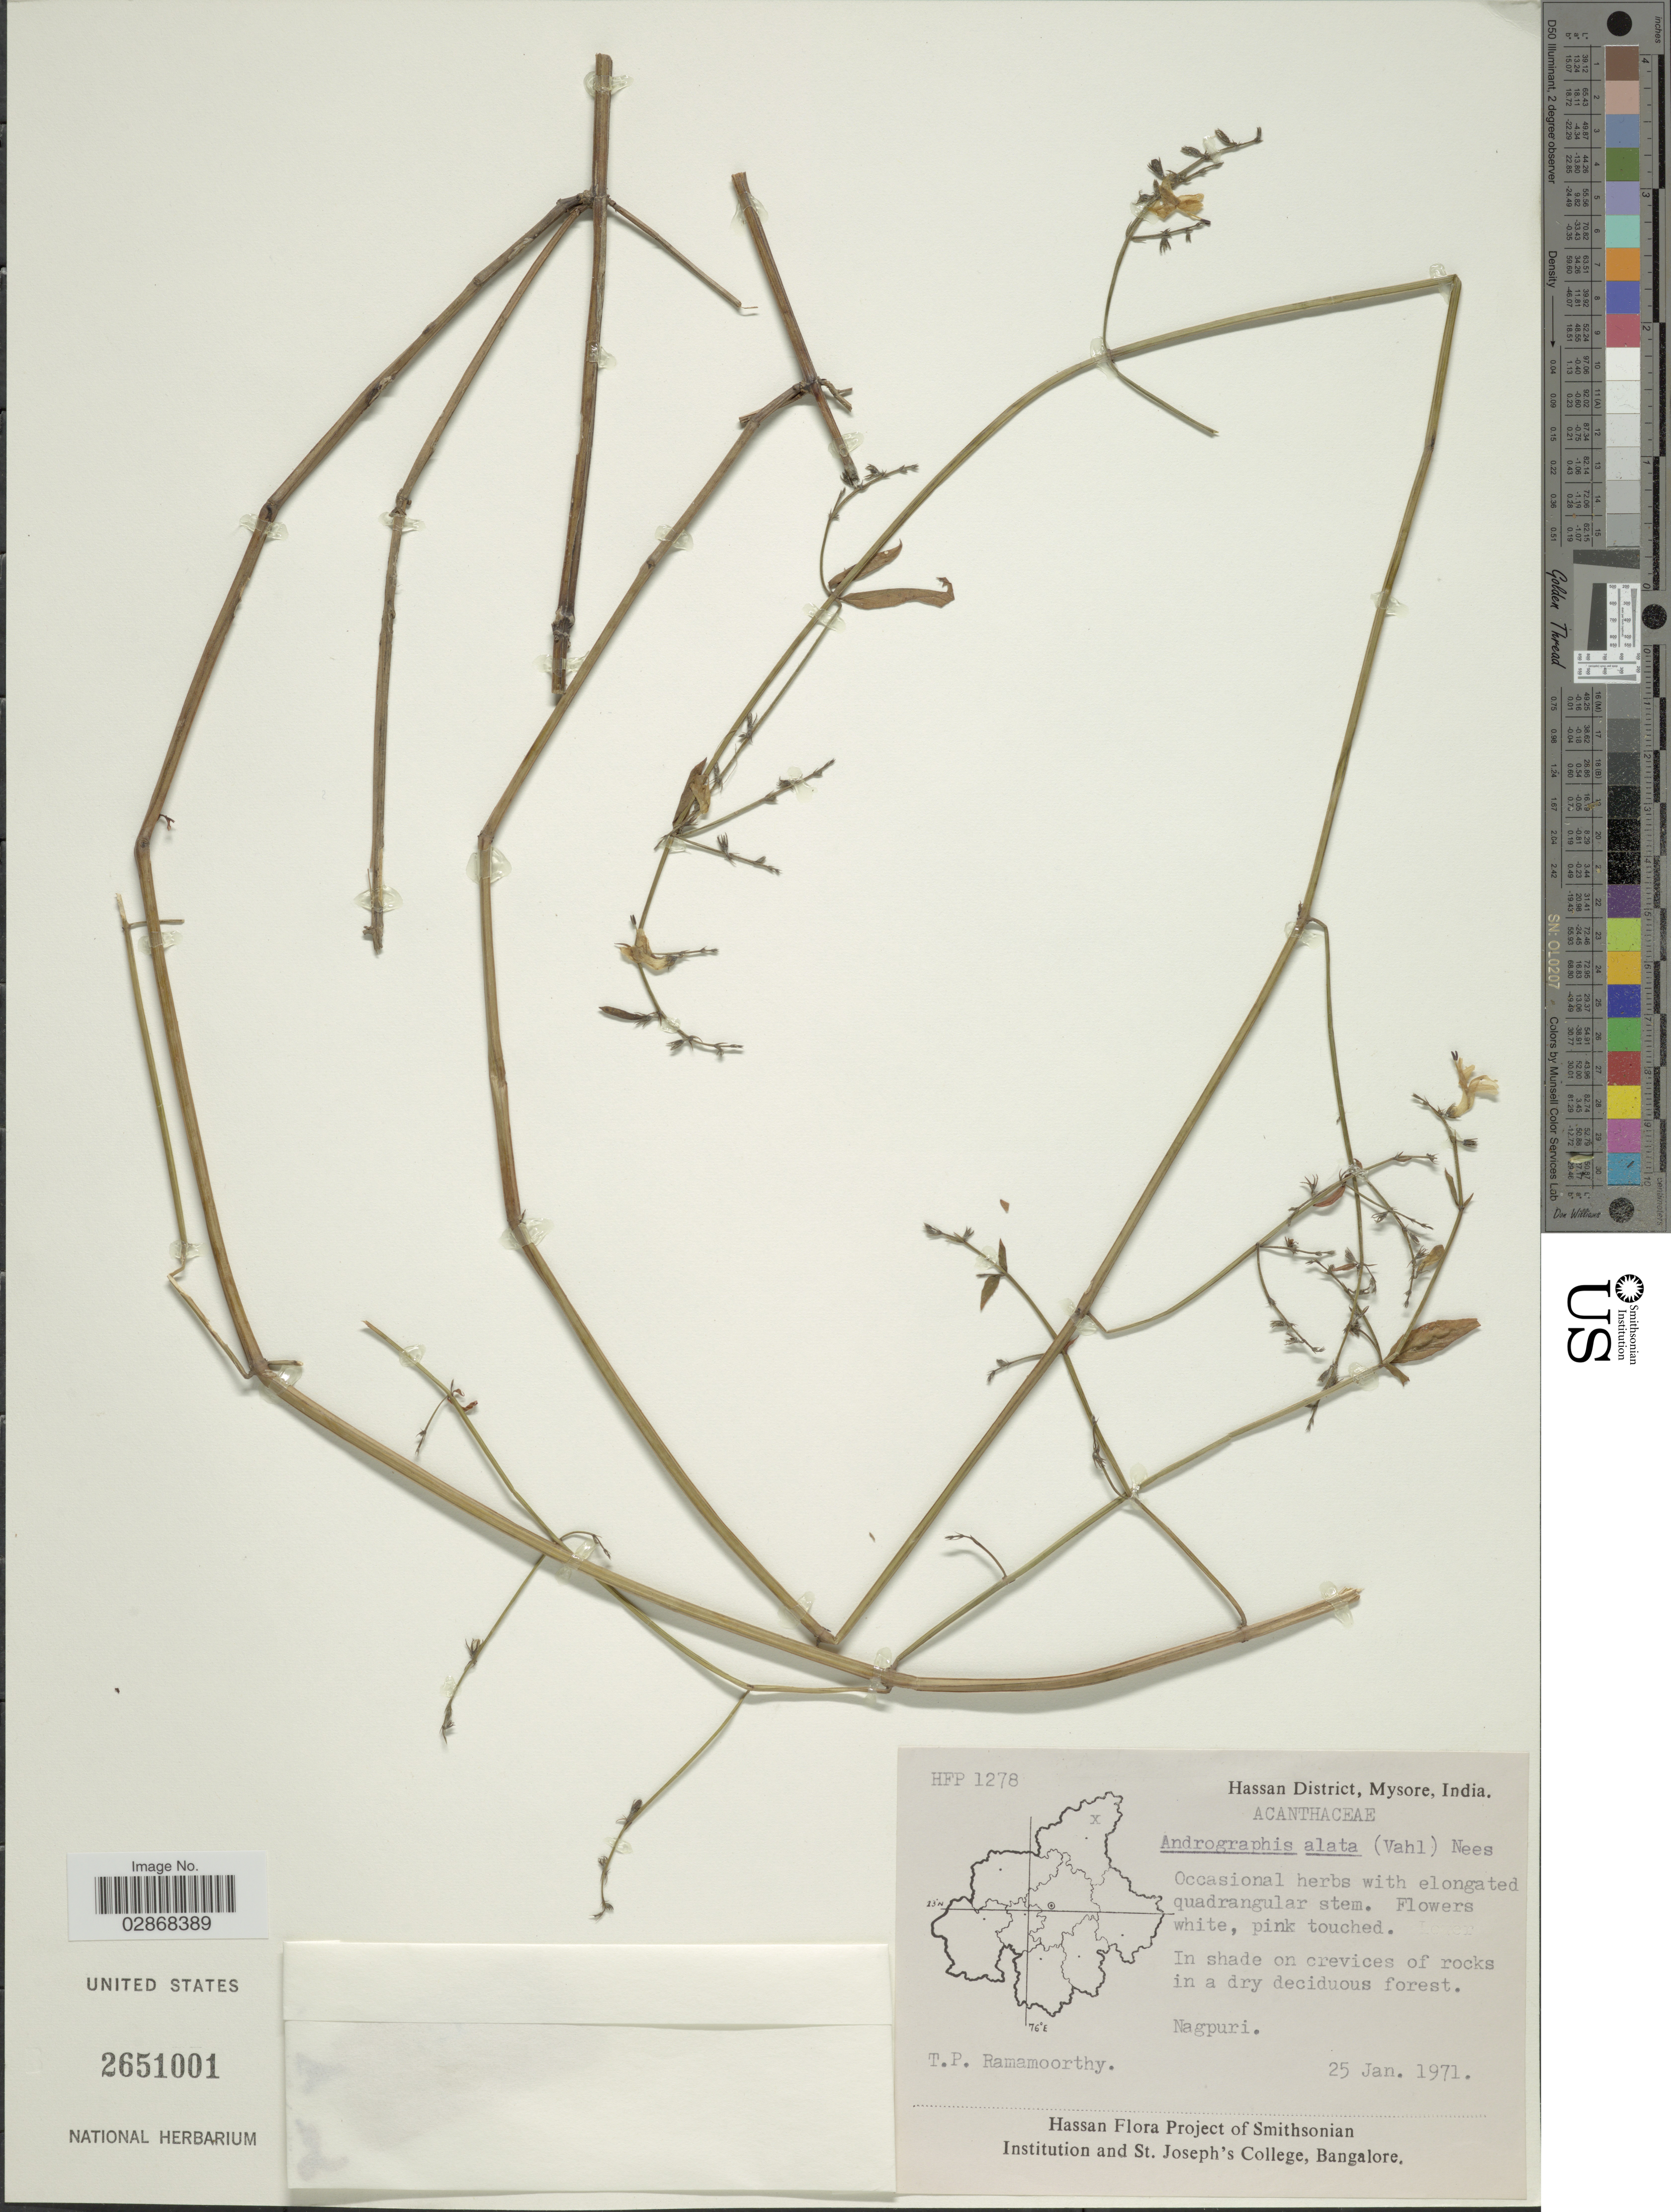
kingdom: Plantae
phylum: Tracheophyta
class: Magnoliopsida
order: Lamiales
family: Acanthaceae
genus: Andrographis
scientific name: Andrographis alata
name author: (Vahl) Nees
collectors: T. P. Ramamoorthy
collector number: HFP1278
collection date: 1971-01-25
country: India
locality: Hassan District, Mysore. Nagpuri.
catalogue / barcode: US 2651001